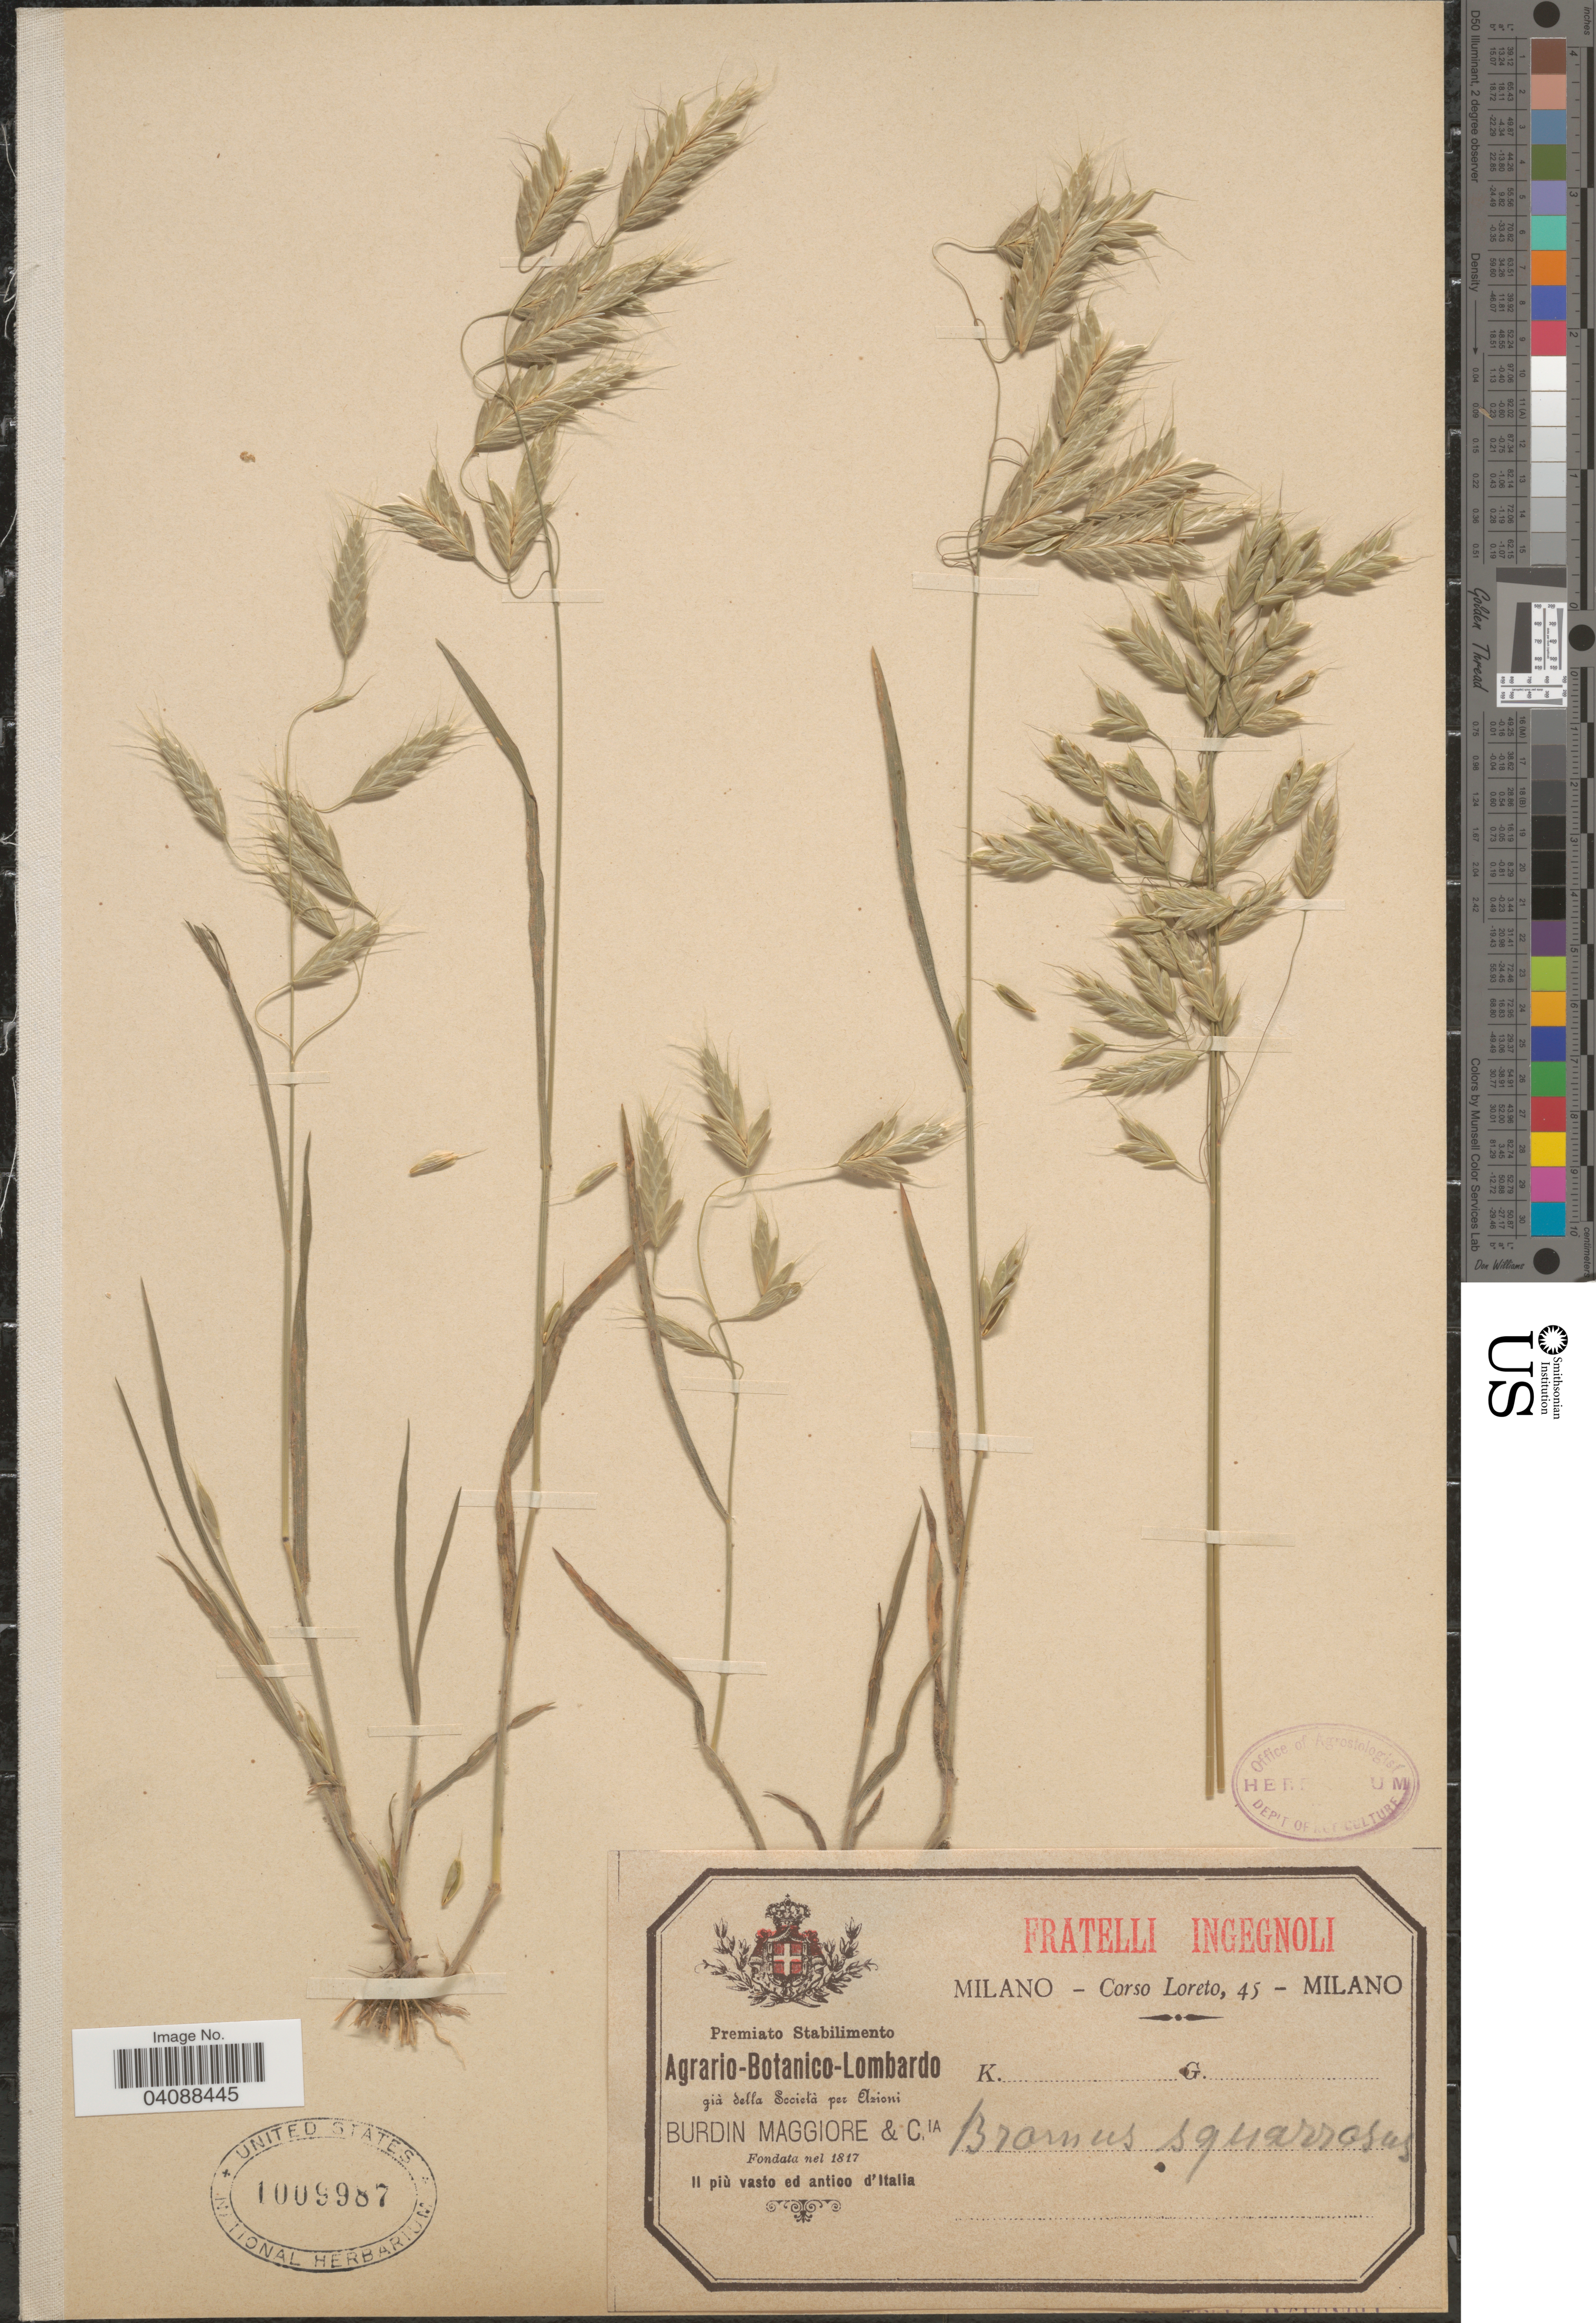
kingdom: Plantae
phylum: Tracheophyta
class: Liliopsida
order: Poales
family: Poaceae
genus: Bromus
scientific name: Bromus squarrosus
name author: L.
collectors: Loreto, C.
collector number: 45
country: Italy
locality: Il più vasto ed antico d'Italia.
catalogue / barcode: US 1009987